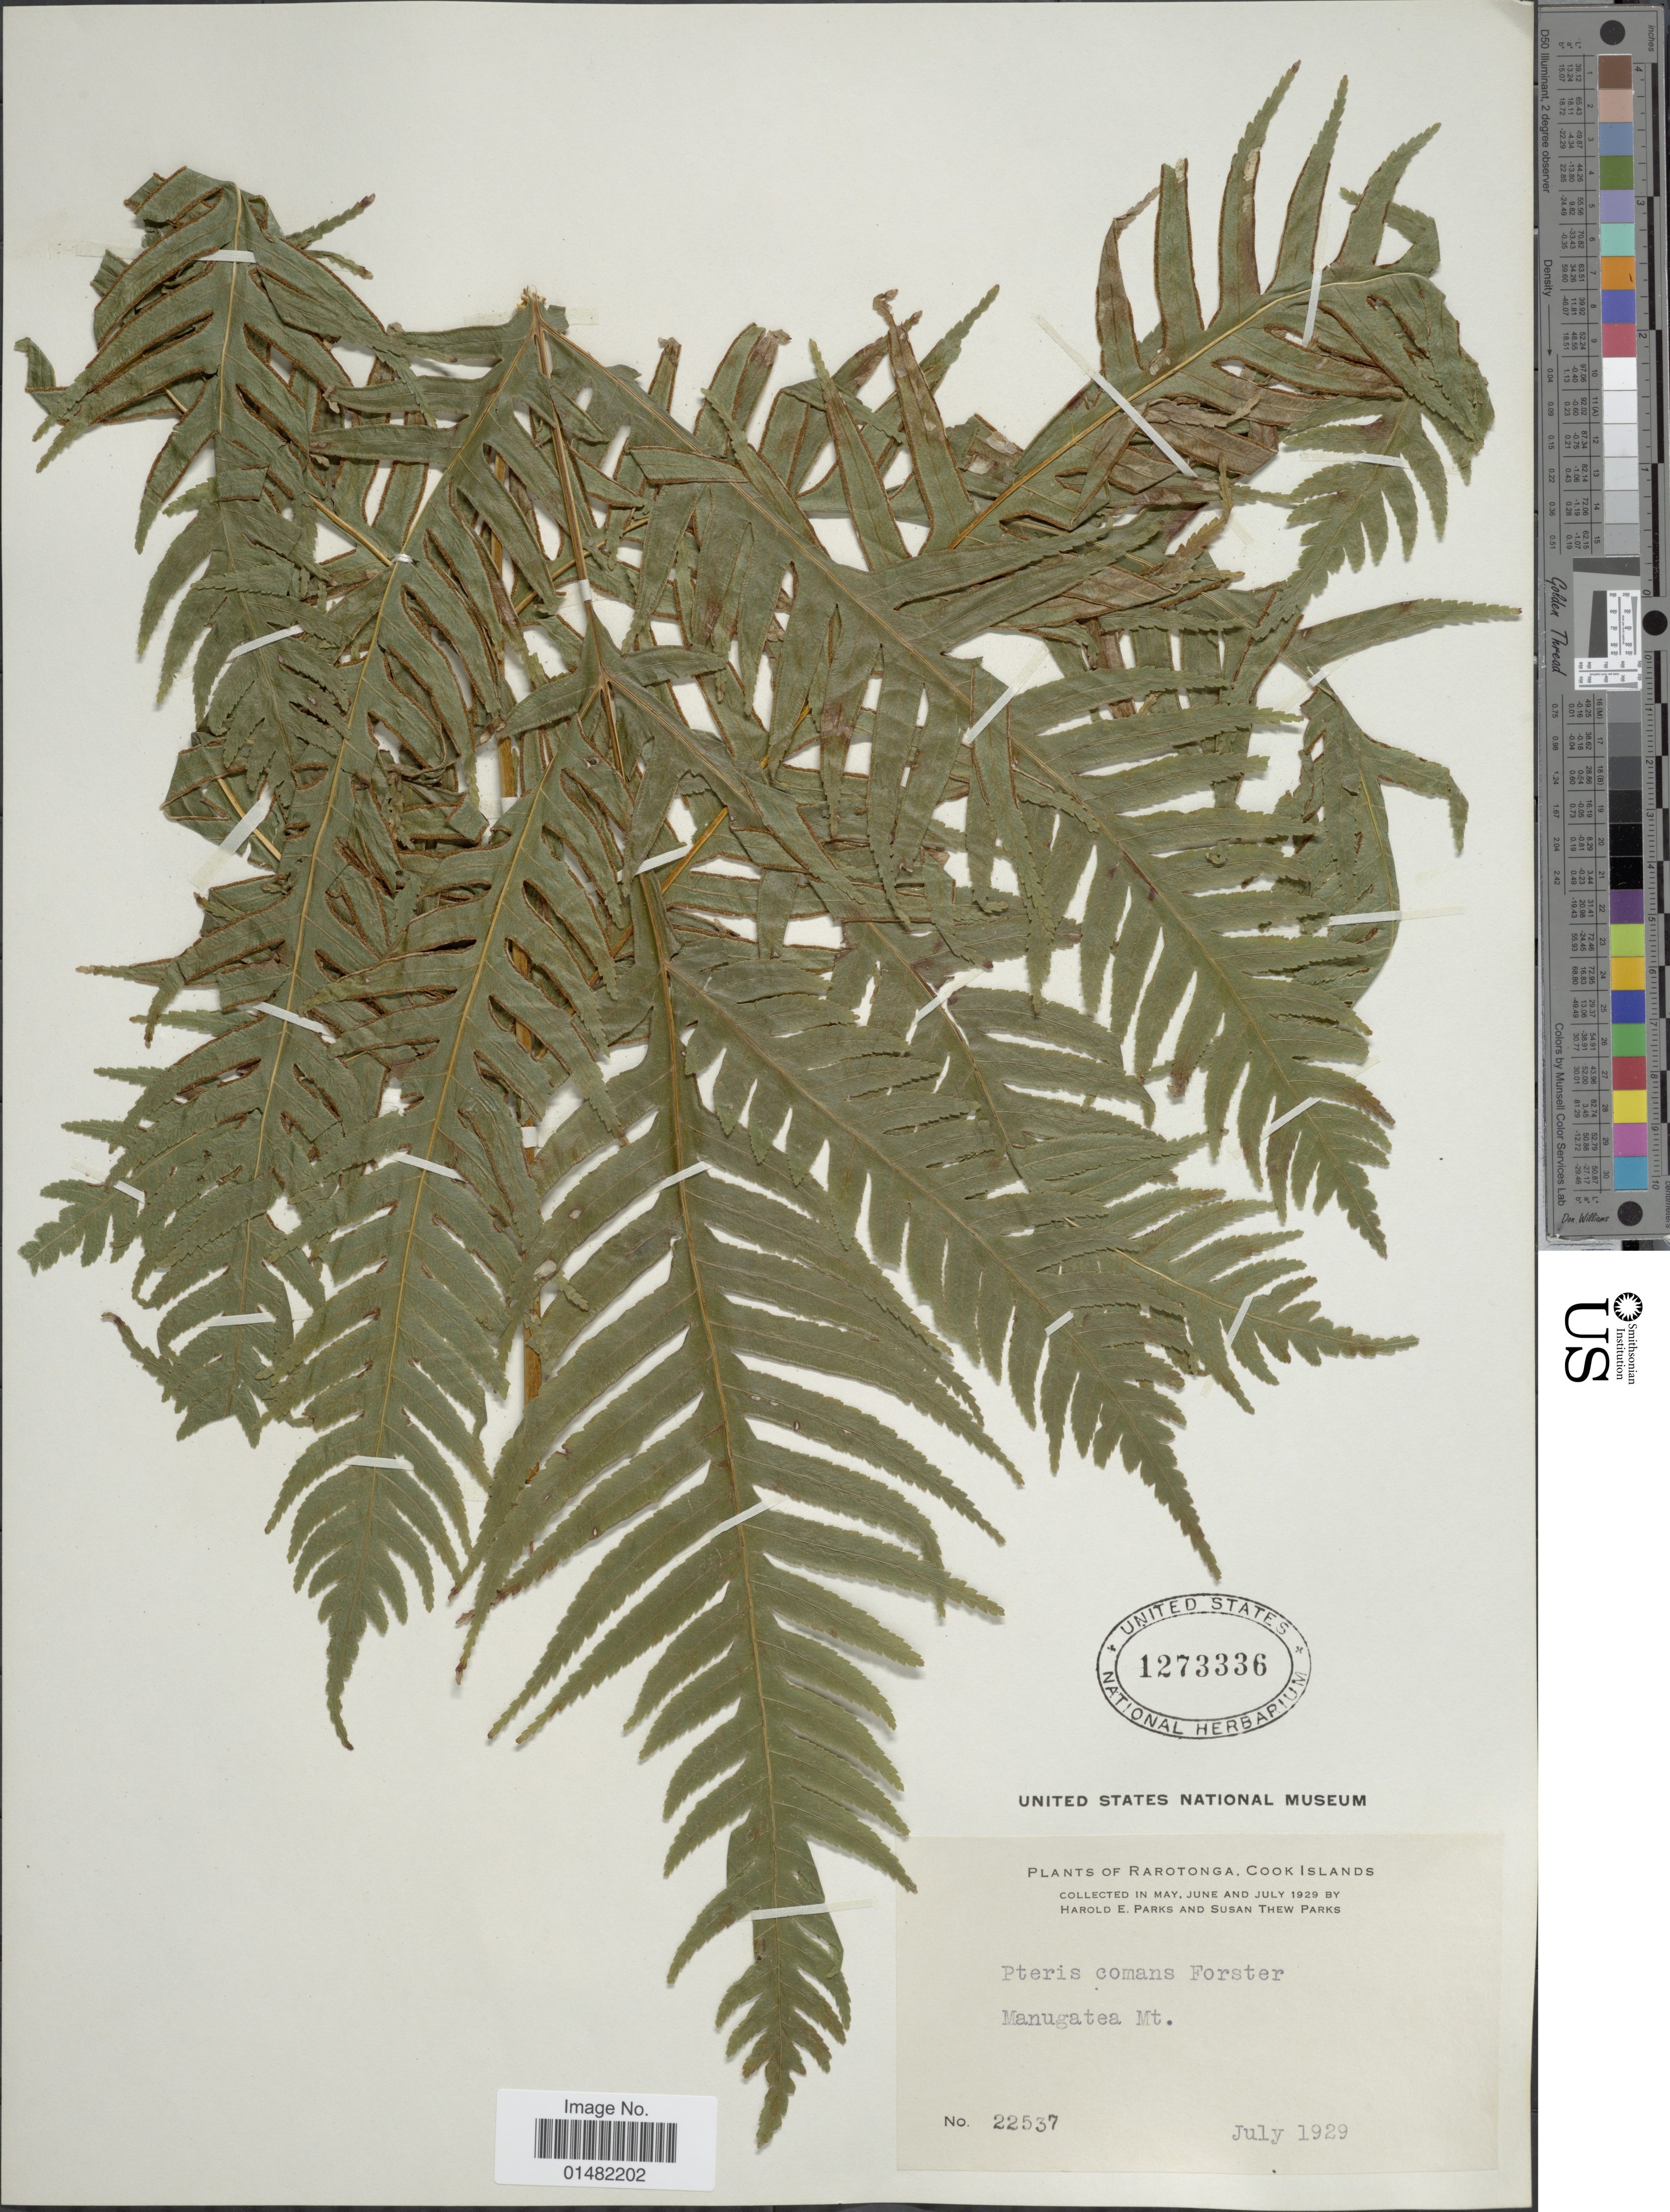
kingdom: Plantae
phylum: Tracheophyta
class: Polypodiopsida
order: Polypodiales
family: Pteridaceae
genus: Pteris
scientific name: Pteris comans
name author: G. Forst.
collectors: H. E. Parks & S. Parks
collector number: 22537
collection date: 1929-07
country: Cook Islands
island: Rarotonga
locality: Rarotonga, Maungatea Mt.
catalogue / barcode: US 1273336